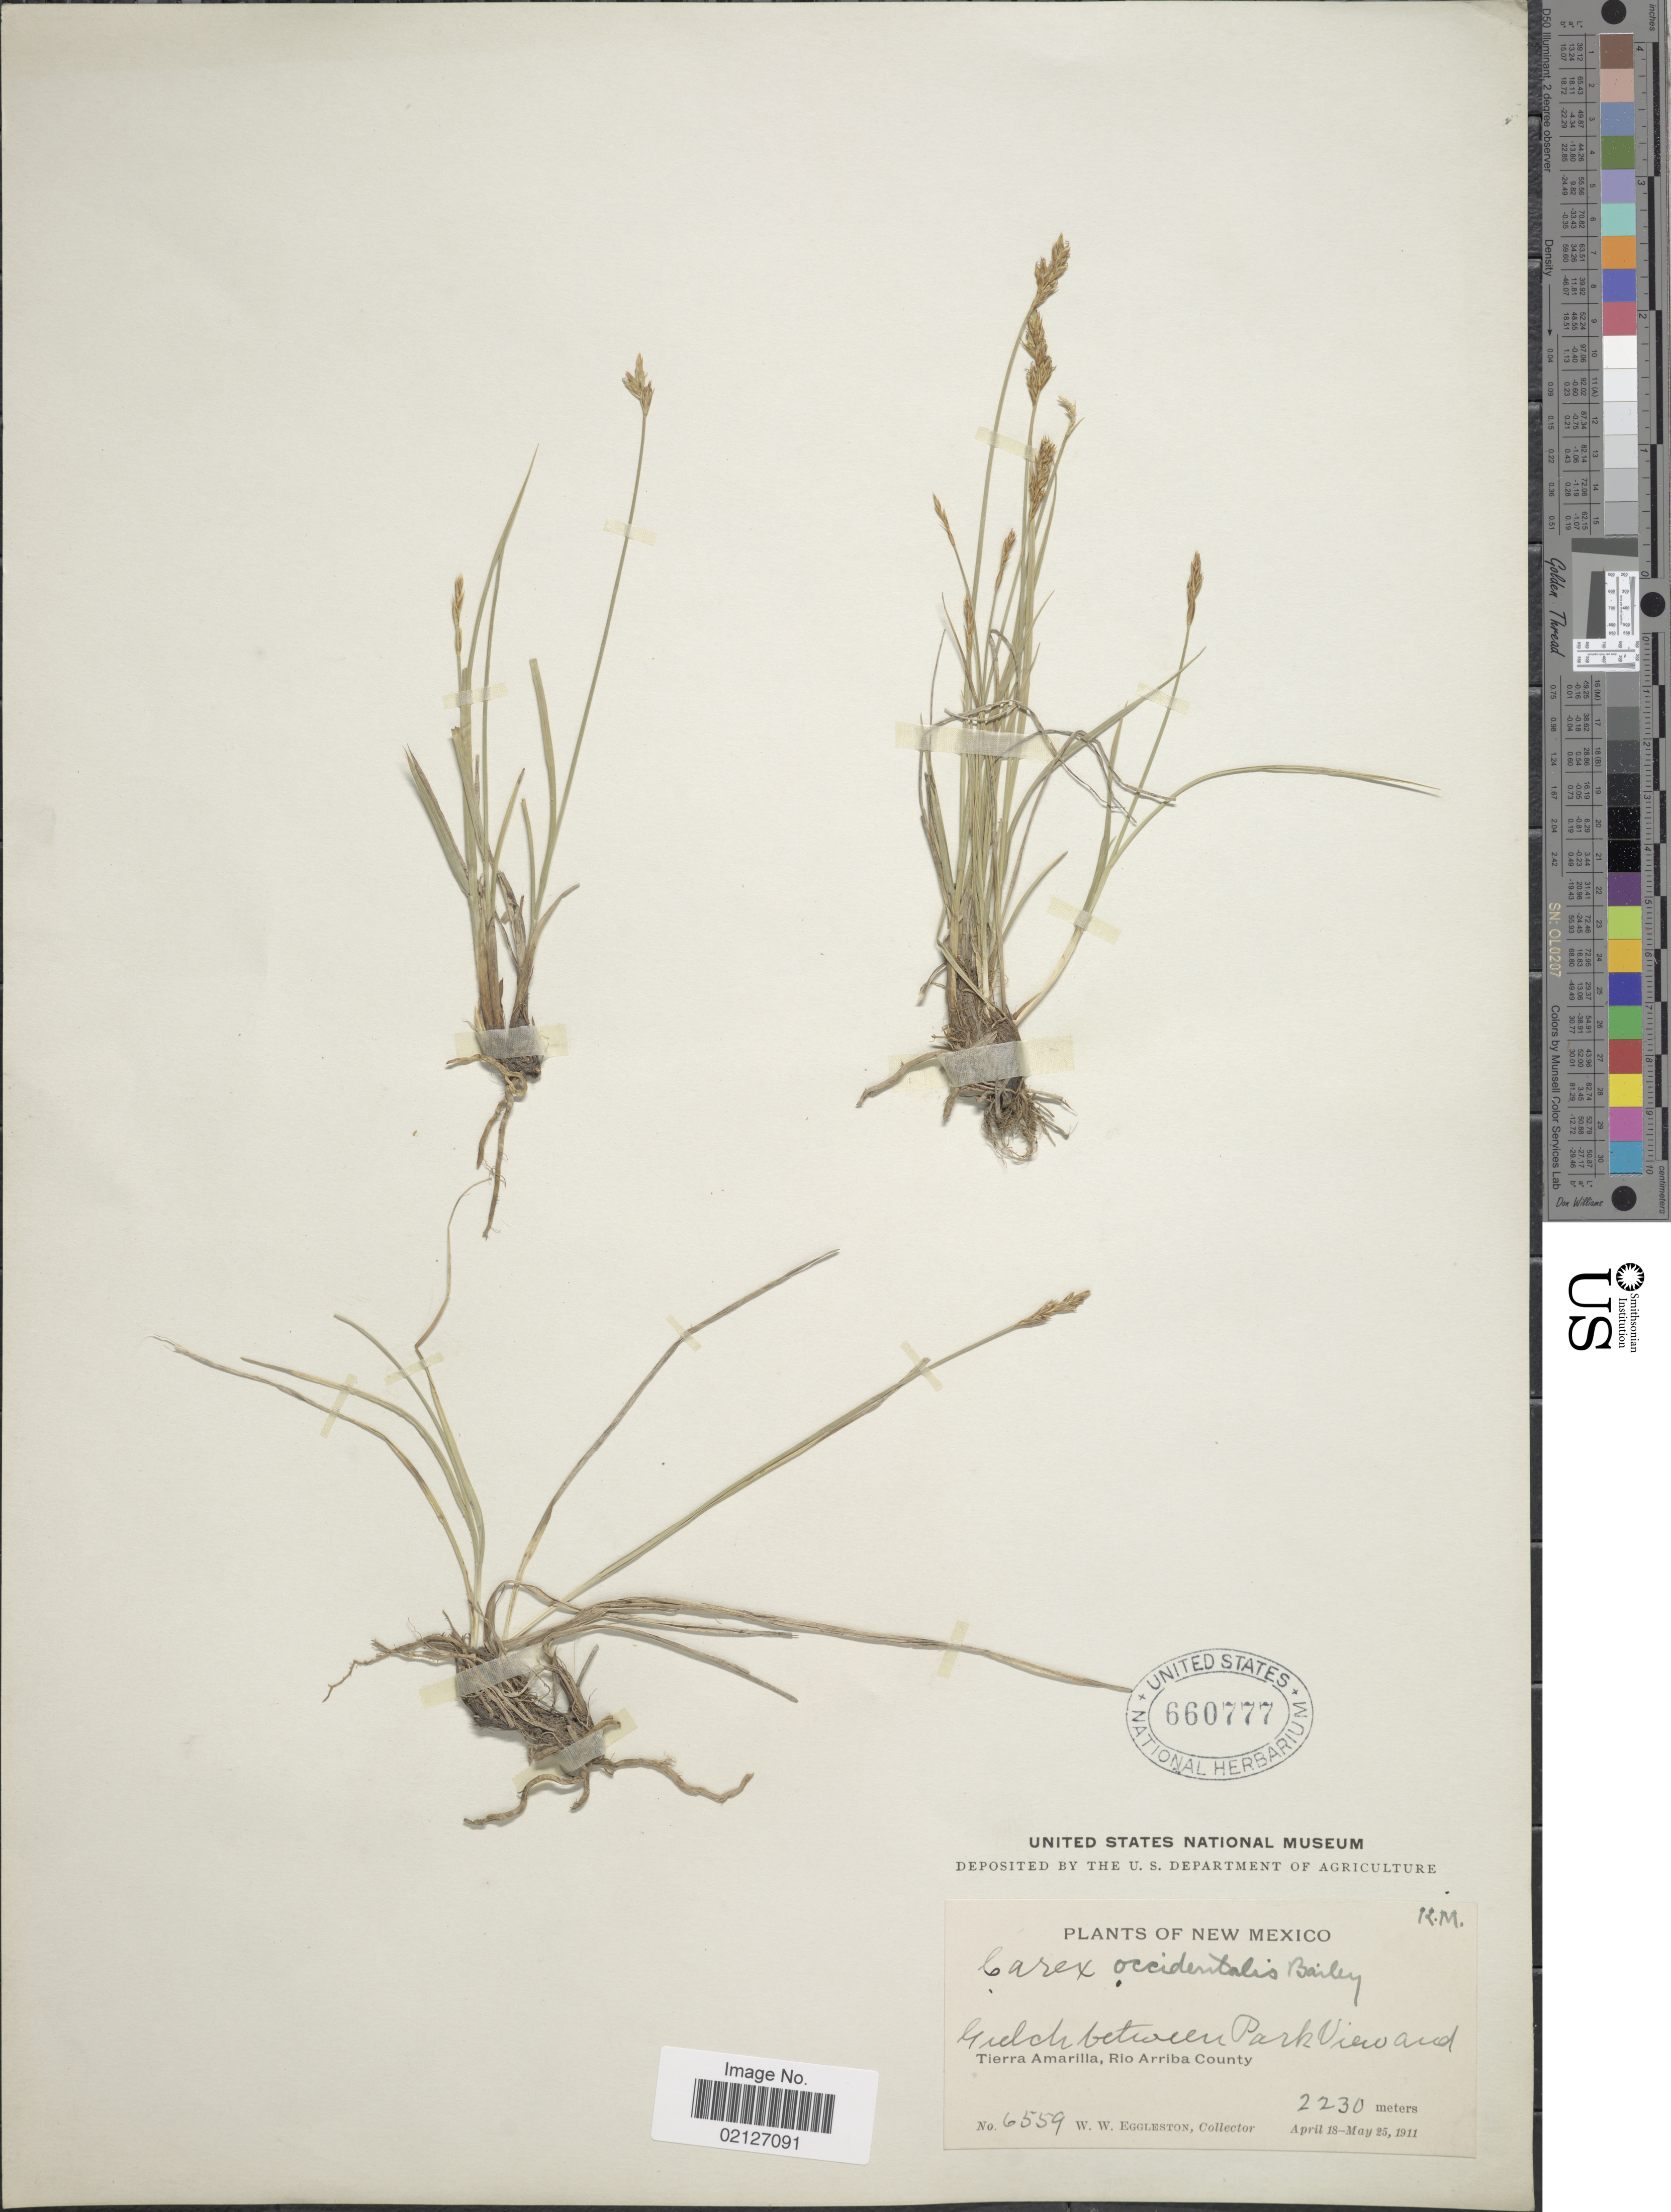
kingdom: Plantae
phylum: Tracheophyta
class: Liliopsida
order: Poales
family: Cyperaceae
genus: Carex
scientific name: Carex occidentalis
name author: L.H. Bailey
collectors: W. W. Eggleston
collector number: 6559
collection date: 1911-04-18/1911-05-25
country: United States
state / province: New Mexico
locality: Gulch between Park View and TierraAmarill, Rio Arriba County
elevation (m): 2230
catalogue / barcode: US 660777